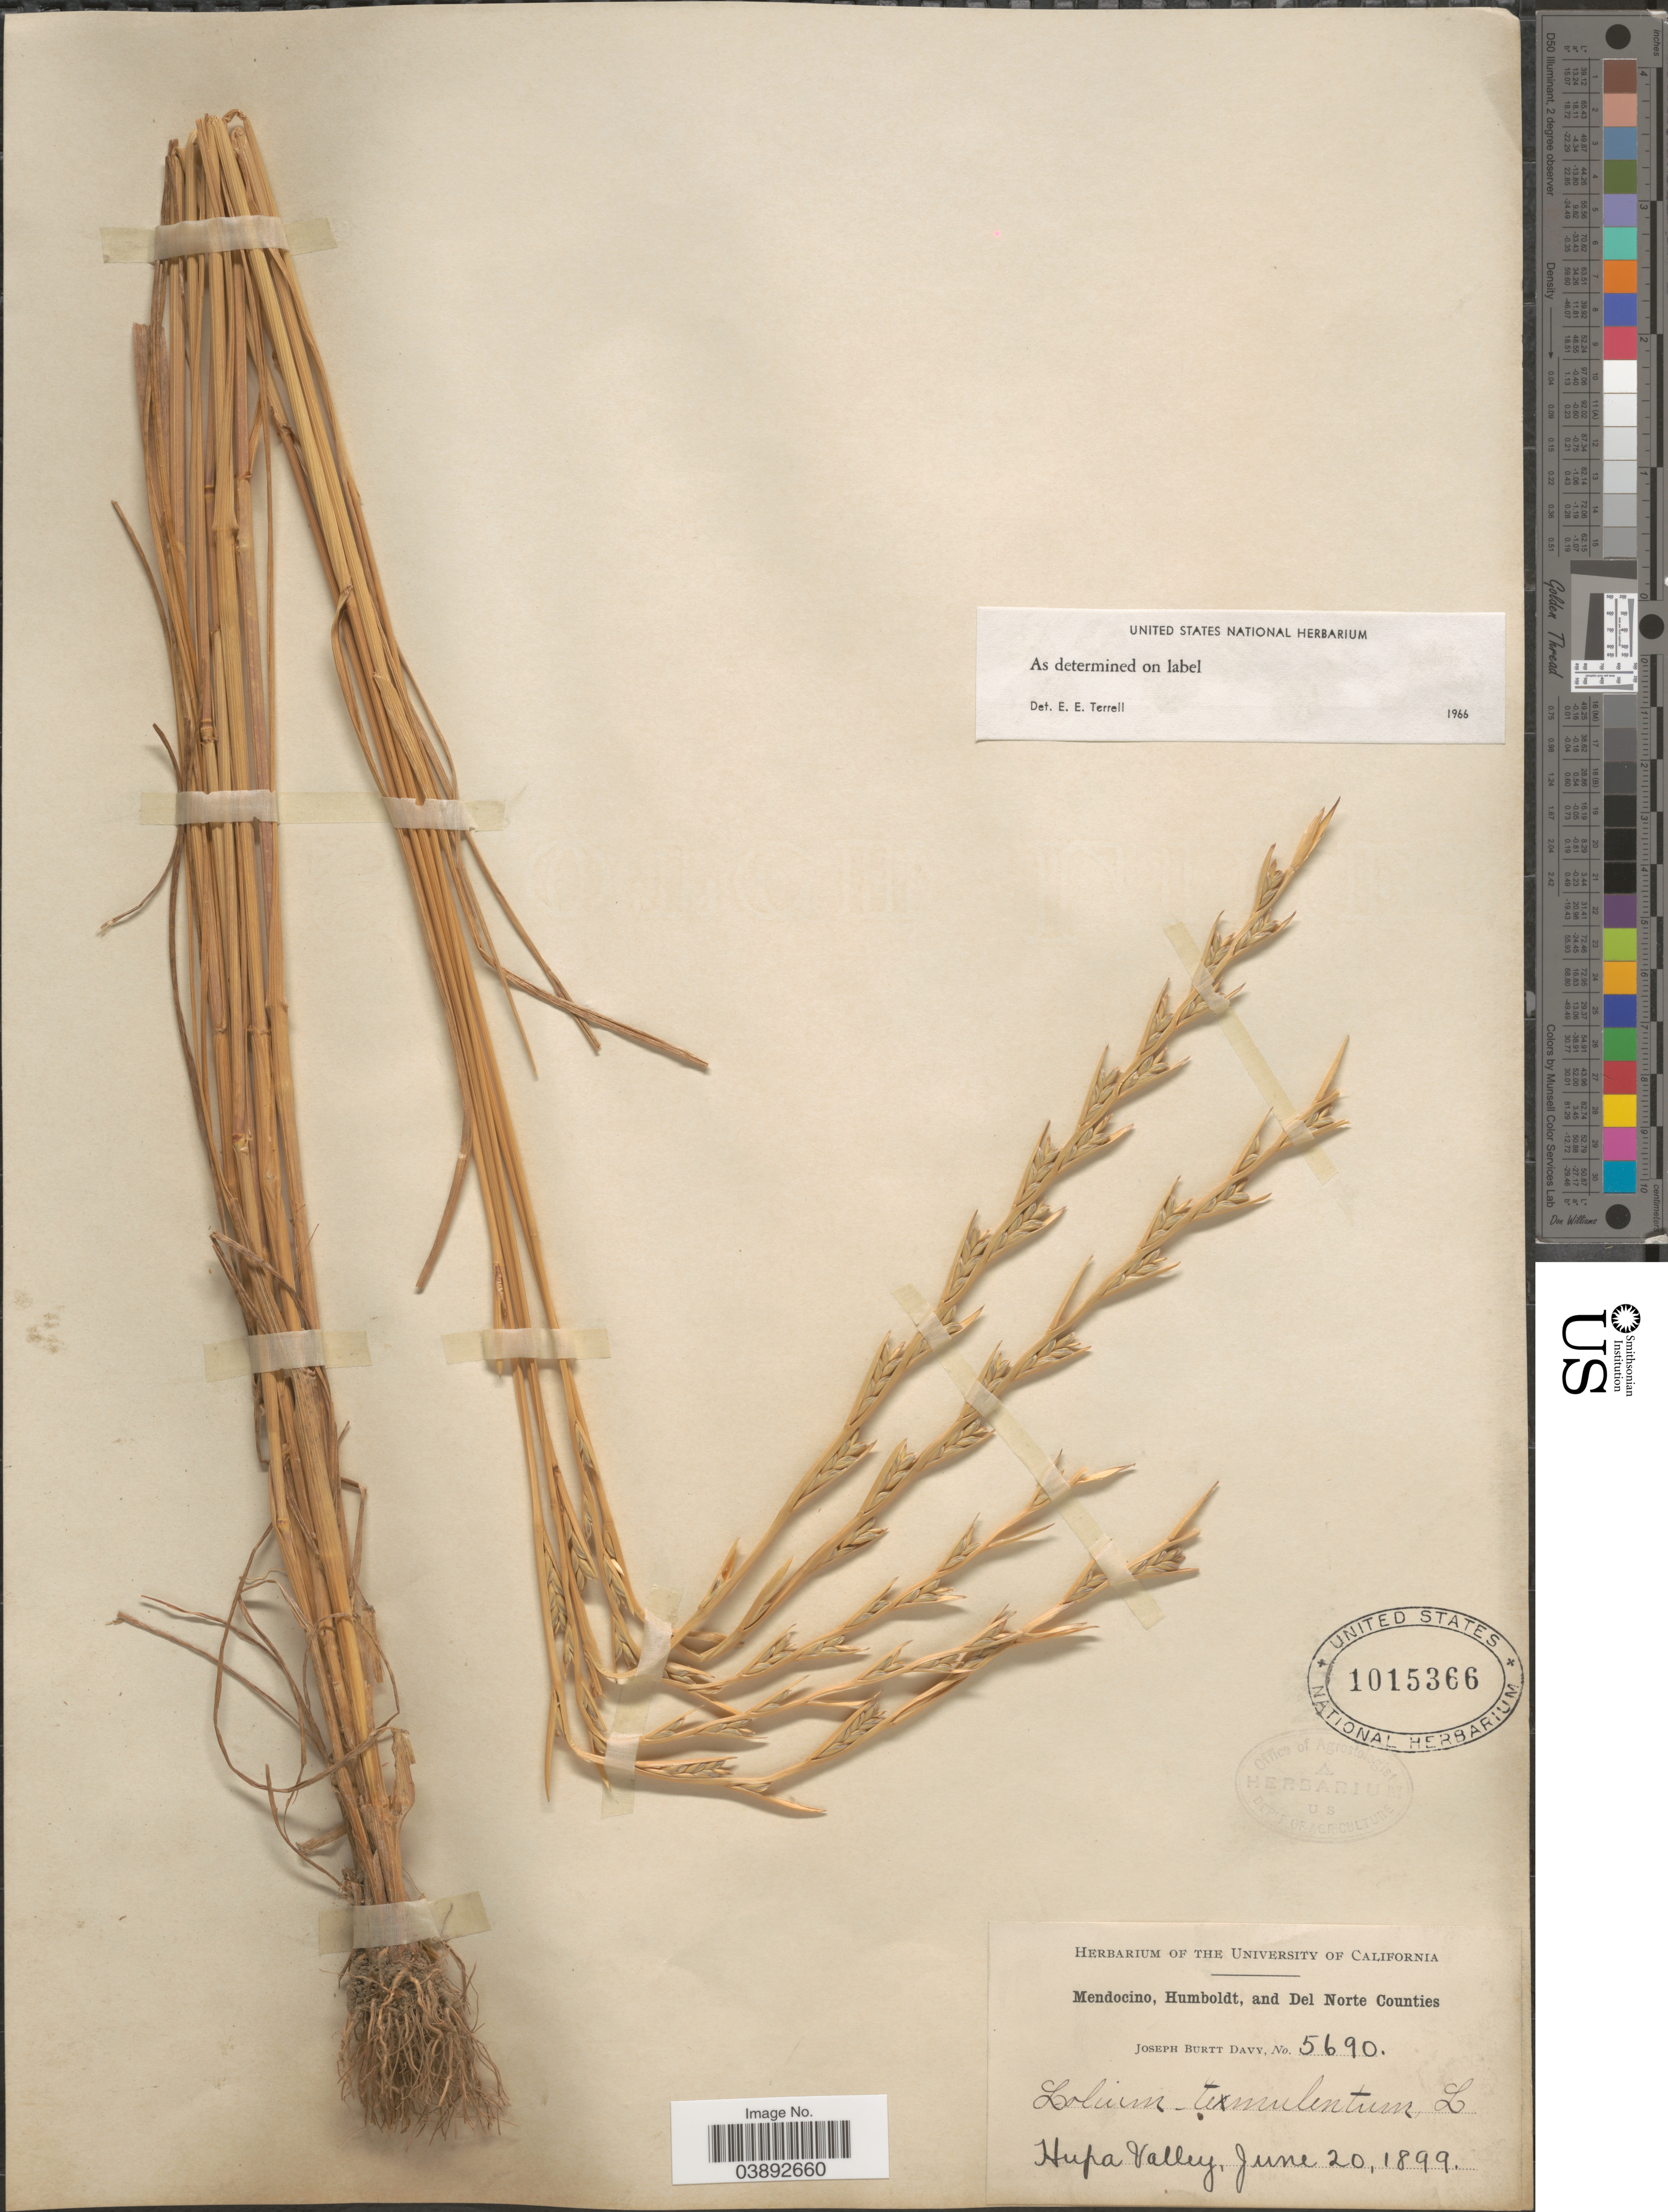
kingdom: Plantae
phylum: Tracheophyta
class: Liliopsida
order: Poales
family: Poaceae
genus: Lolium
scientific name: Lolium temulentum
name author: L.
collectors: J. Burtt Davy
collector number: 5690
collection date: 1899-06-20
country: United States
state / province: California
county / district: Mendocino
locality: Mendocino, Humboldt and Del Norte Counties. Hupa Valley.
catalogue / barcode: US 1015366